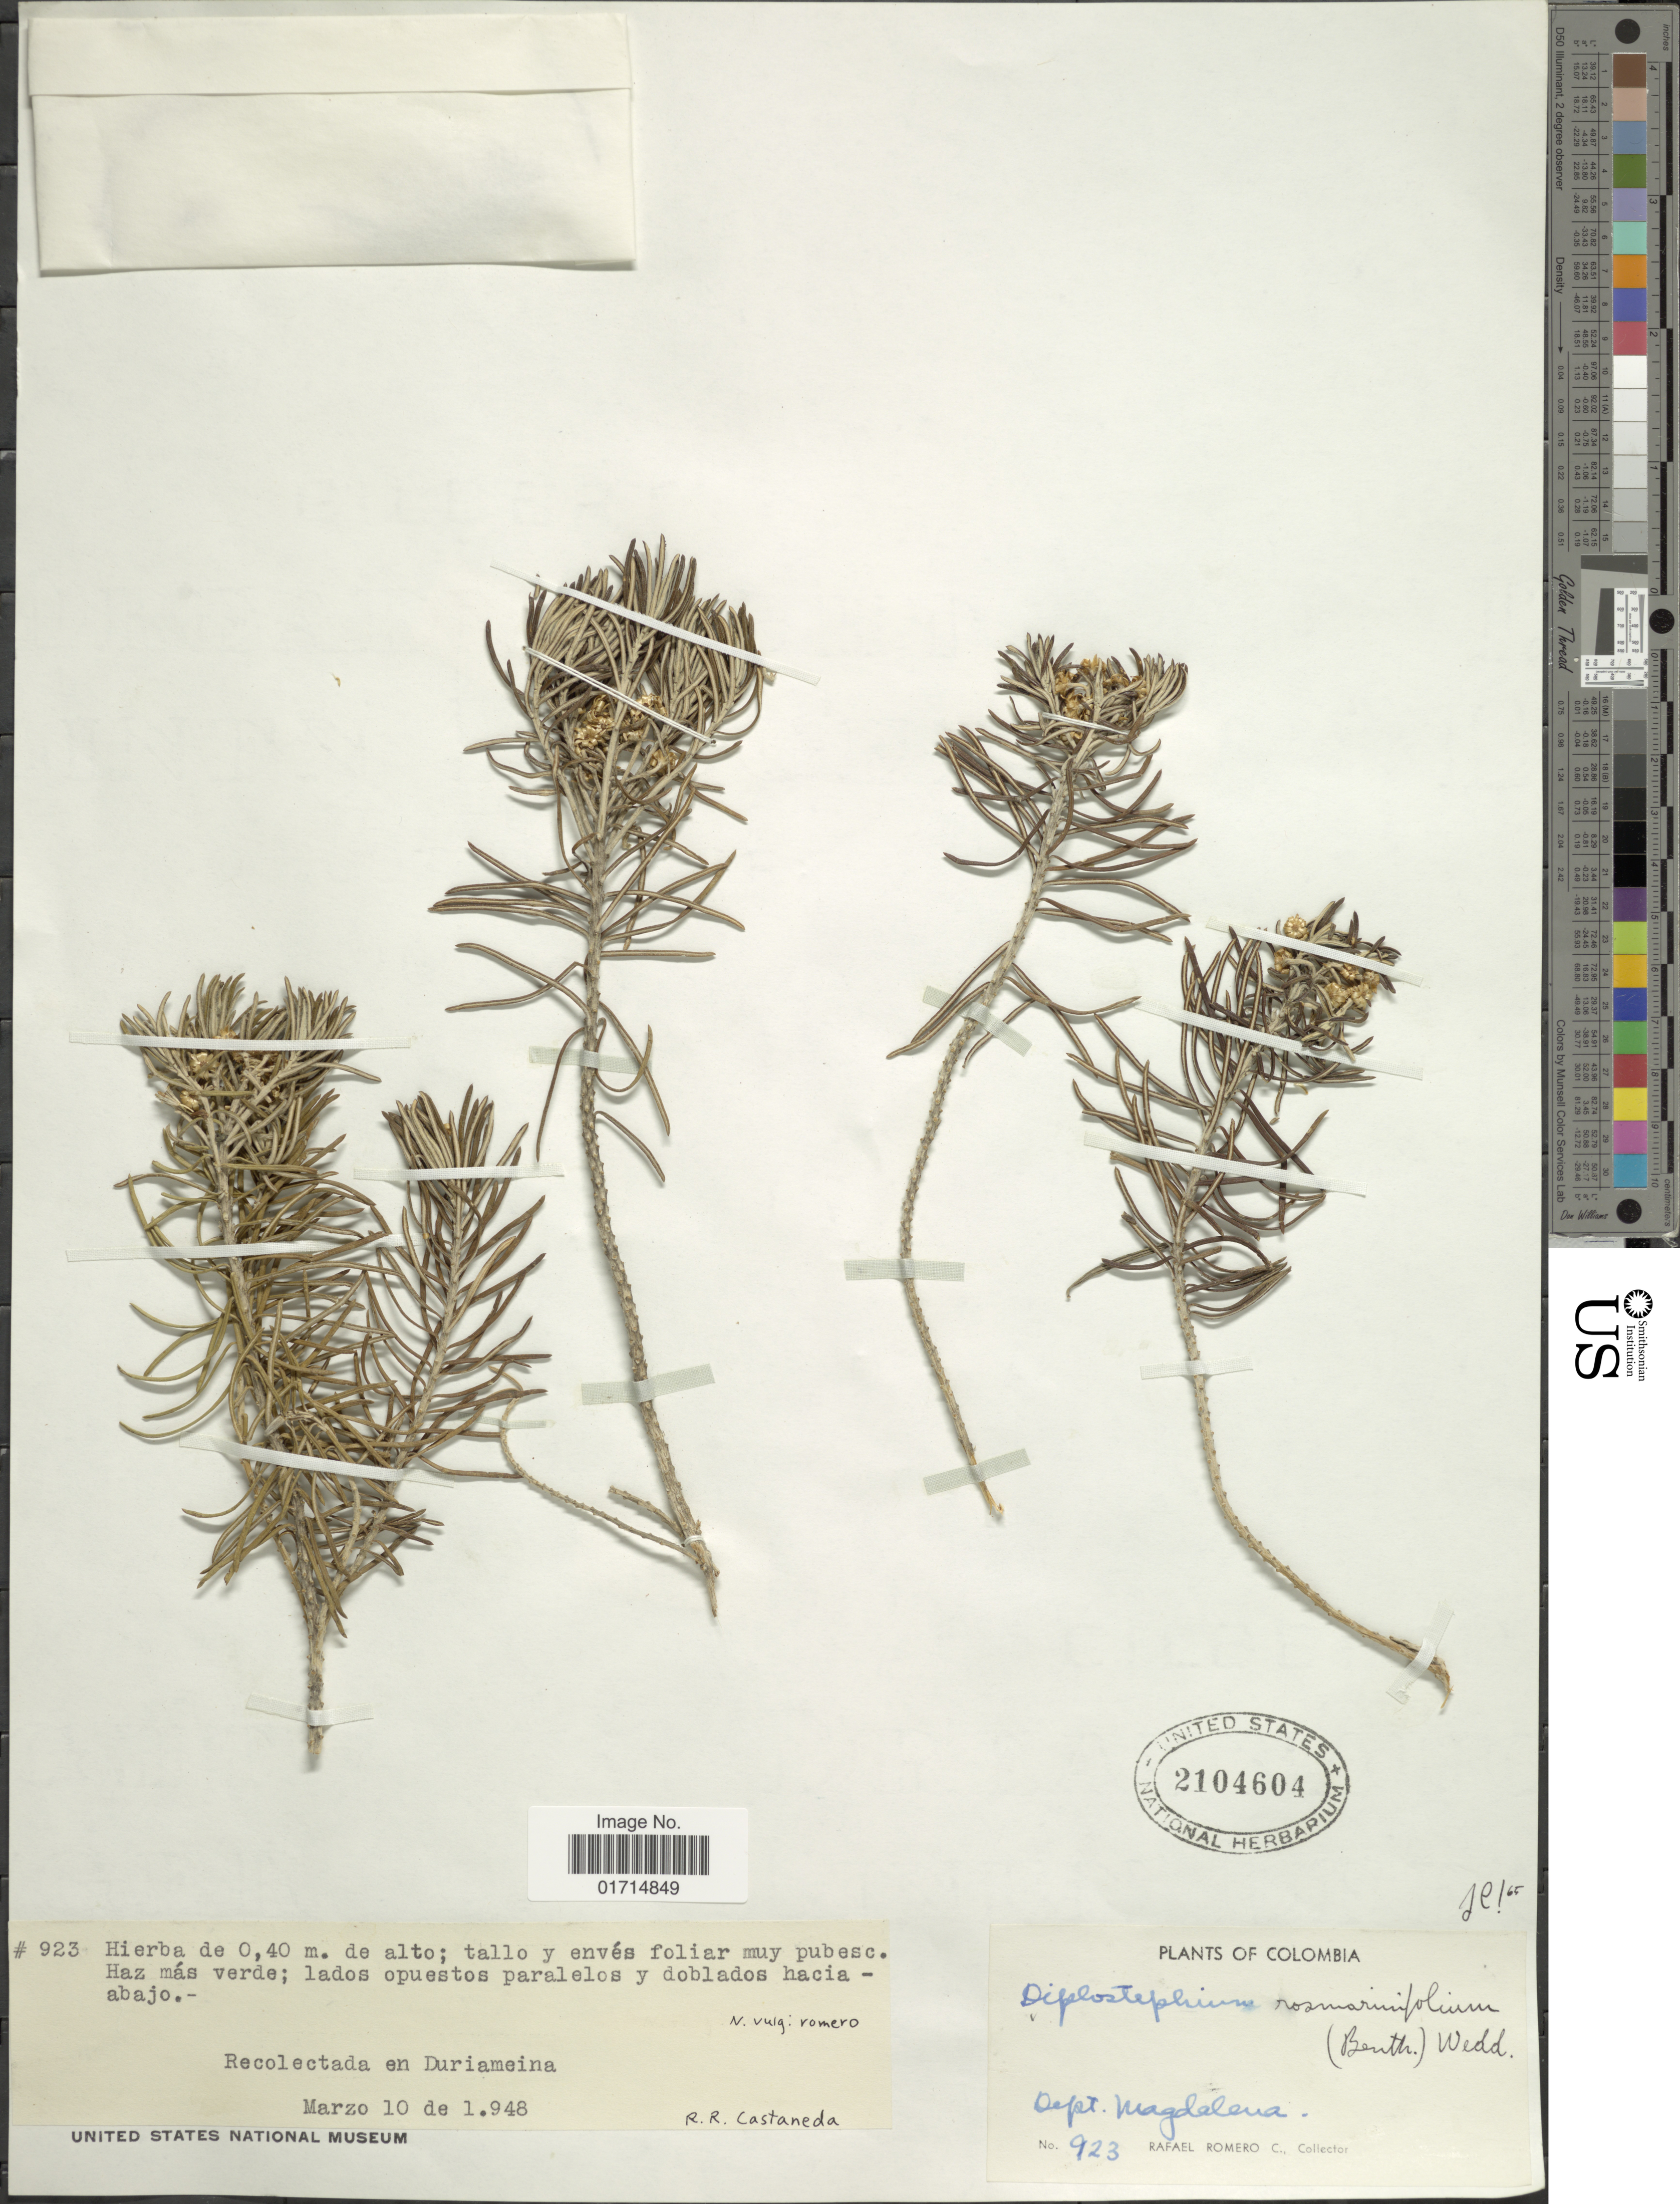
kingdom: Plantae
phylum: Tracheophyta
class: Magnoliopsida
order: Asterales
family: Asteraceae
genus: Diplostephium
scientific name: Diplostephium rosmarinifolium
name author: (Benth.) Wedd.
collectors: R. Romero Castañeda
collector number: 923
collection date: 1948-03-10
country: Colombia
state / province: Magdalena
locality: Colombia. Dept. Magdalena. Recolectada en Duriameina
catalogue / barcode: US 2104604